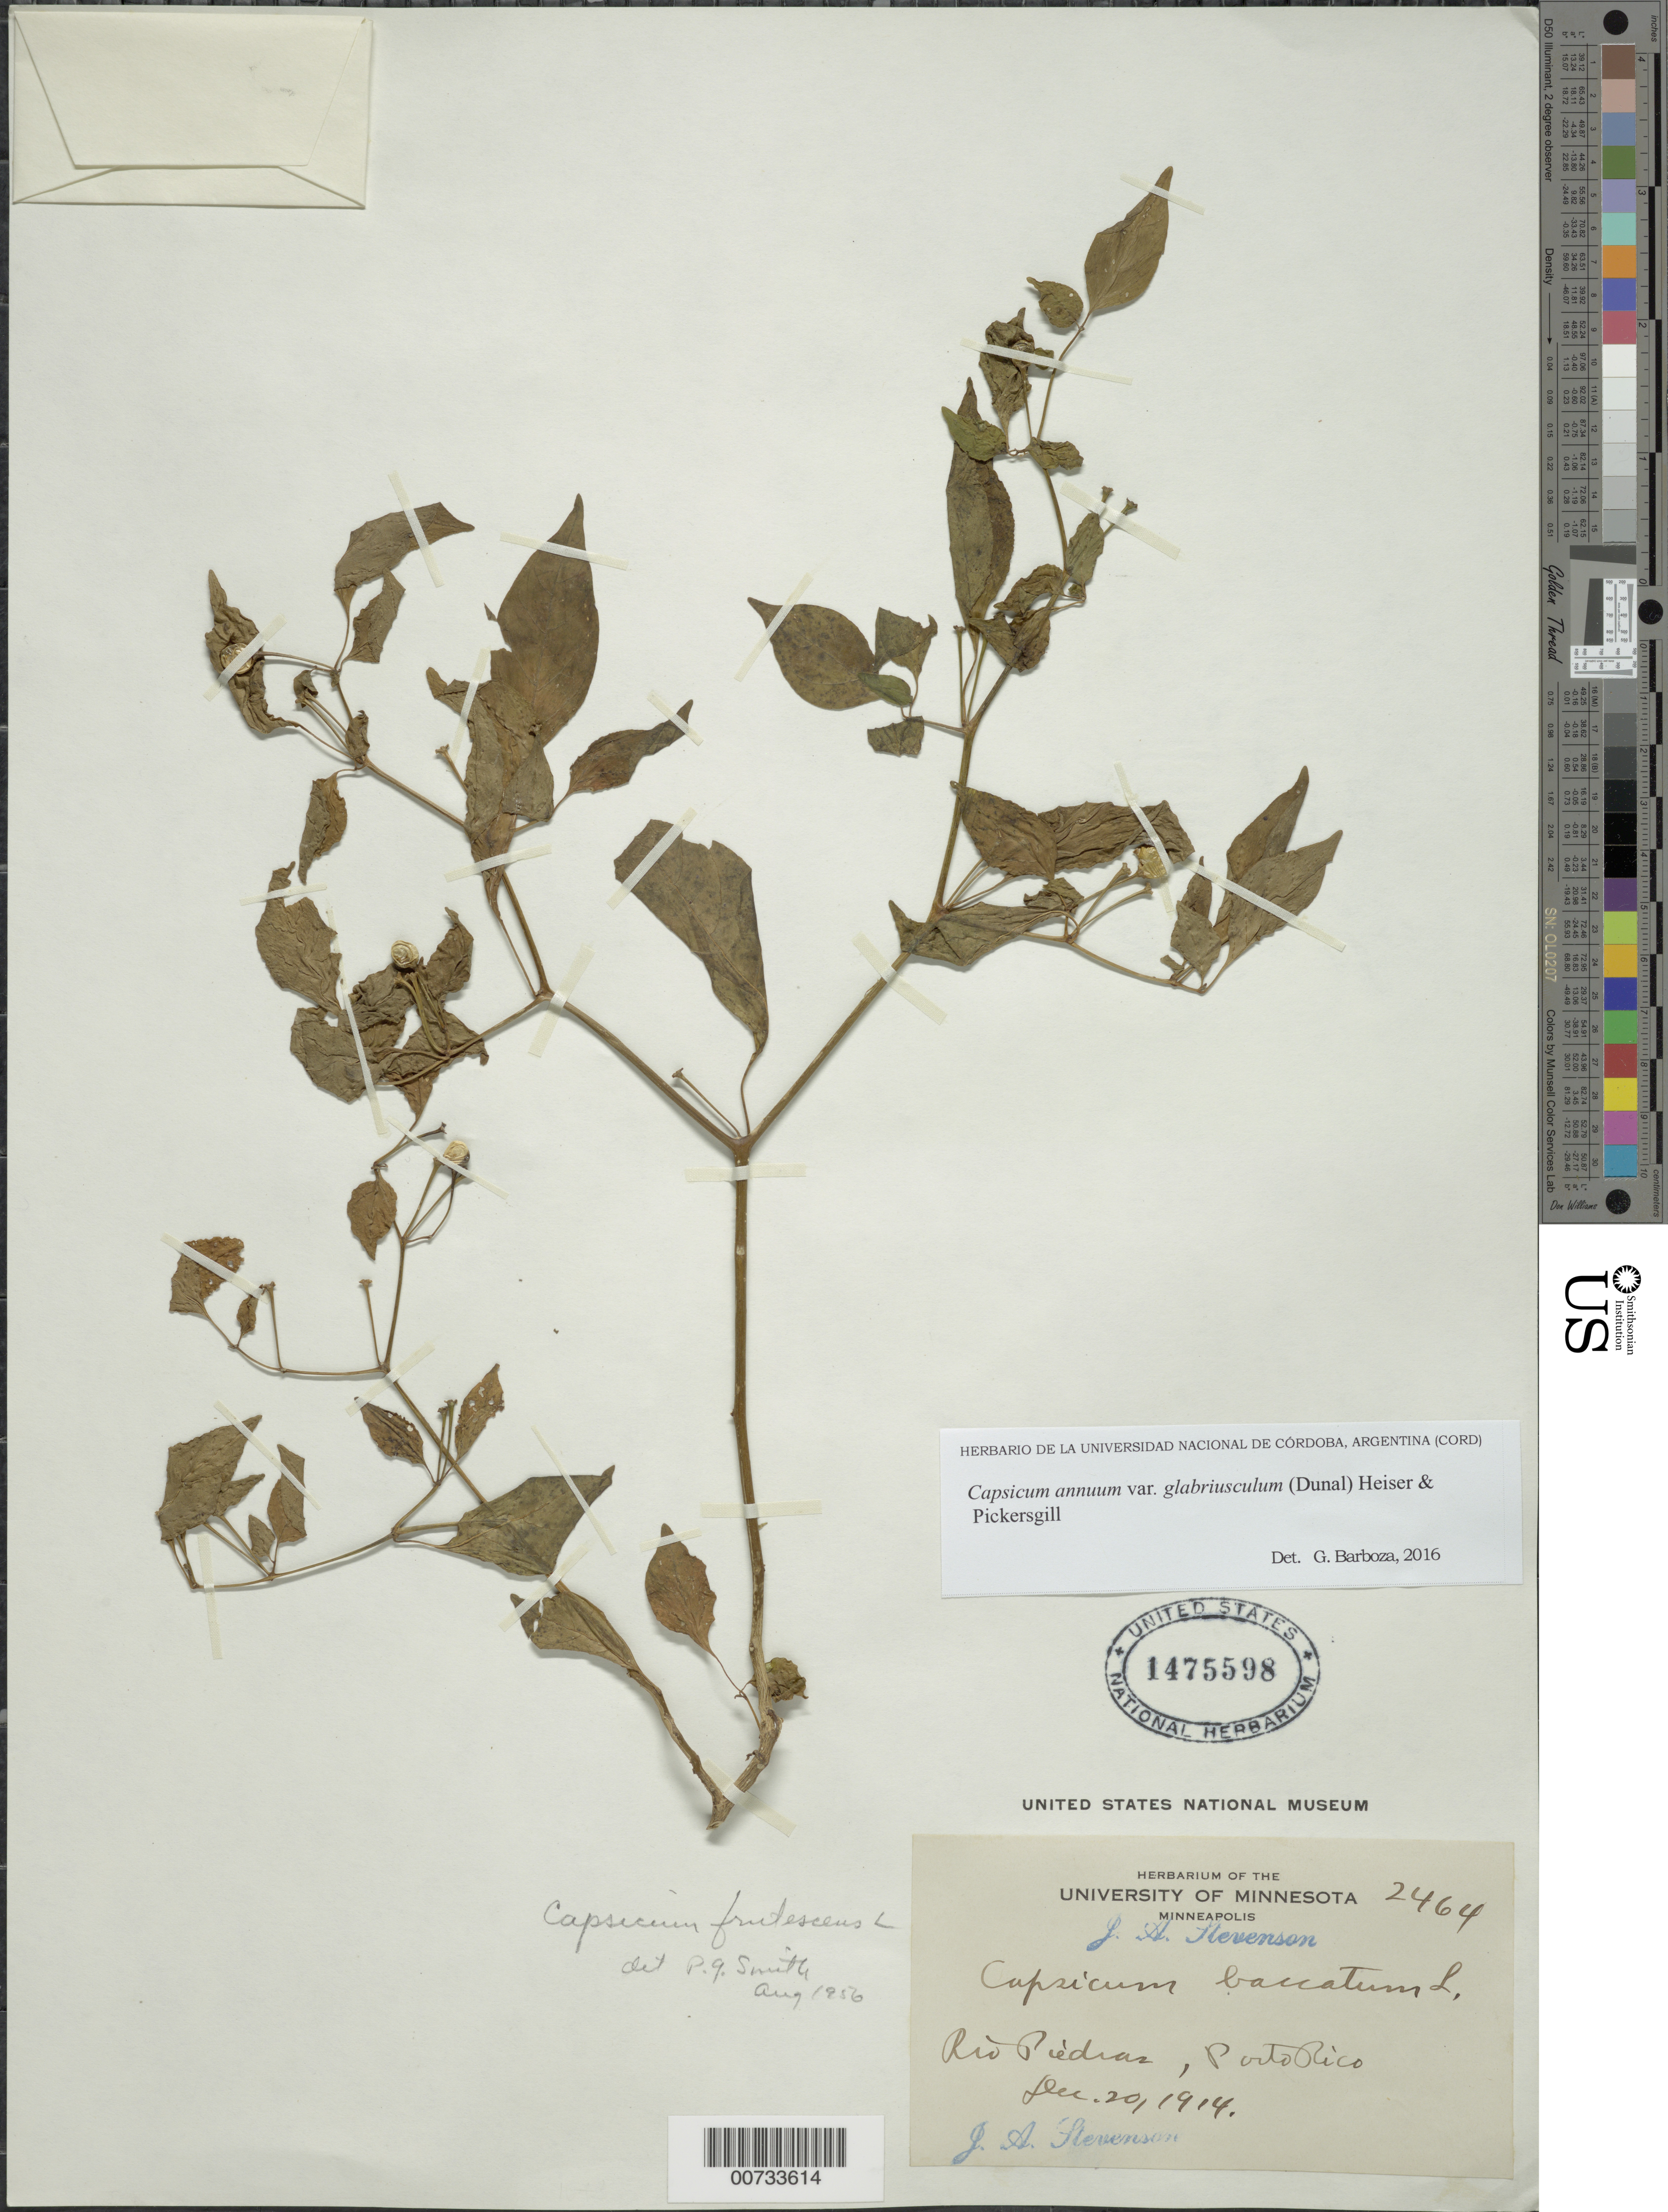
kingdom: Plantae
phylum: Tracheophyta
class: Magnoliopsida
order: Solanales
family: Solanaceae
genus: Capsicum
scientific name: Capsicum annuum var. glabriusculum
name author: (Dunal) Heiser & Pickersgill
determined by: Barboza, G. E., (CORD), Museo Botanico - Cordoba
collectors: J. Stevenson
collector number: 2464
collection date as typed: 20 Dec 1914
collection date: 1914-12-20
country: Puerto Rico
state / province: San Juan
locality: Rio Piedras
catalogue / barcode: US 1475598